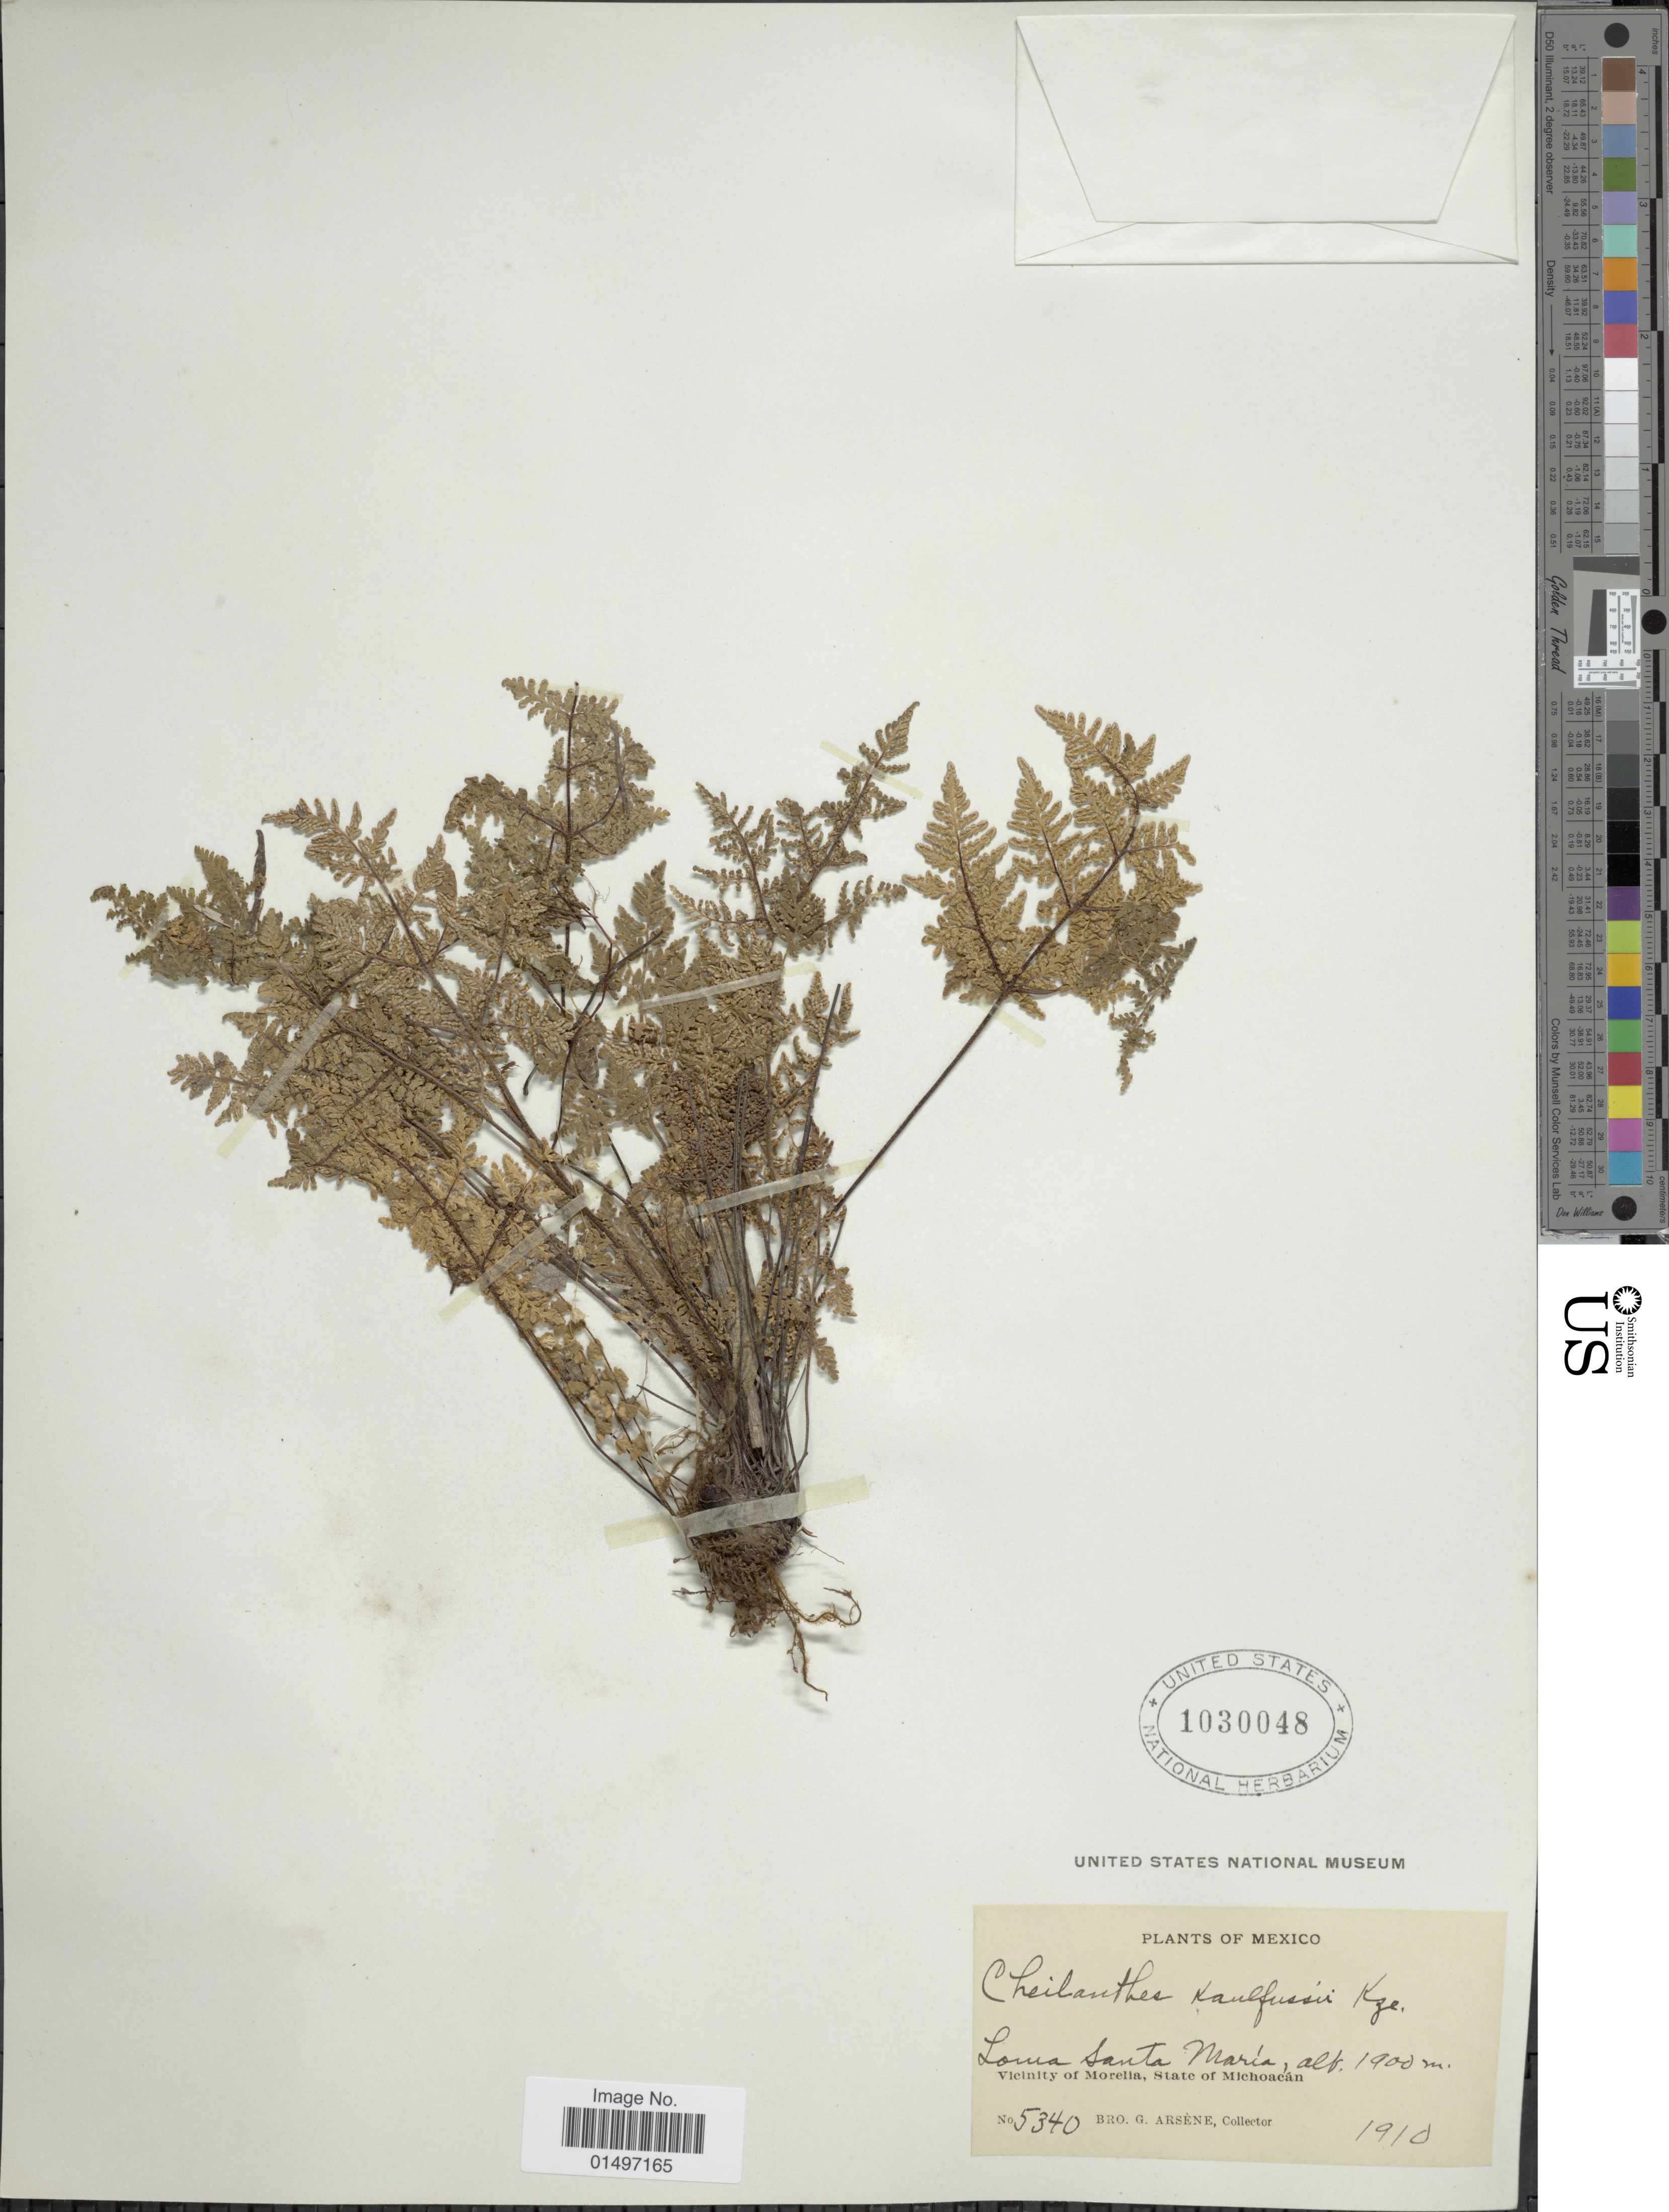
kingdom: Plantae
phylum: Tracheophyta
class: Polypodiopsida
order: Polypodiales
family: Pteridaceae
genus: Gaga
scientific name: Gaga kaulfussii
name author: (Kunze) Fay W. Li & Windham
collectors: Bro. G. Arsène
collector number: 5340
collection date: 1910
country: Mexico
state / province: Michoacán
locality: Mexico, Loma Santa Maria, Vicinity of Morelia.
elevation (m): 1900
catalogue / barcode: US 1030048